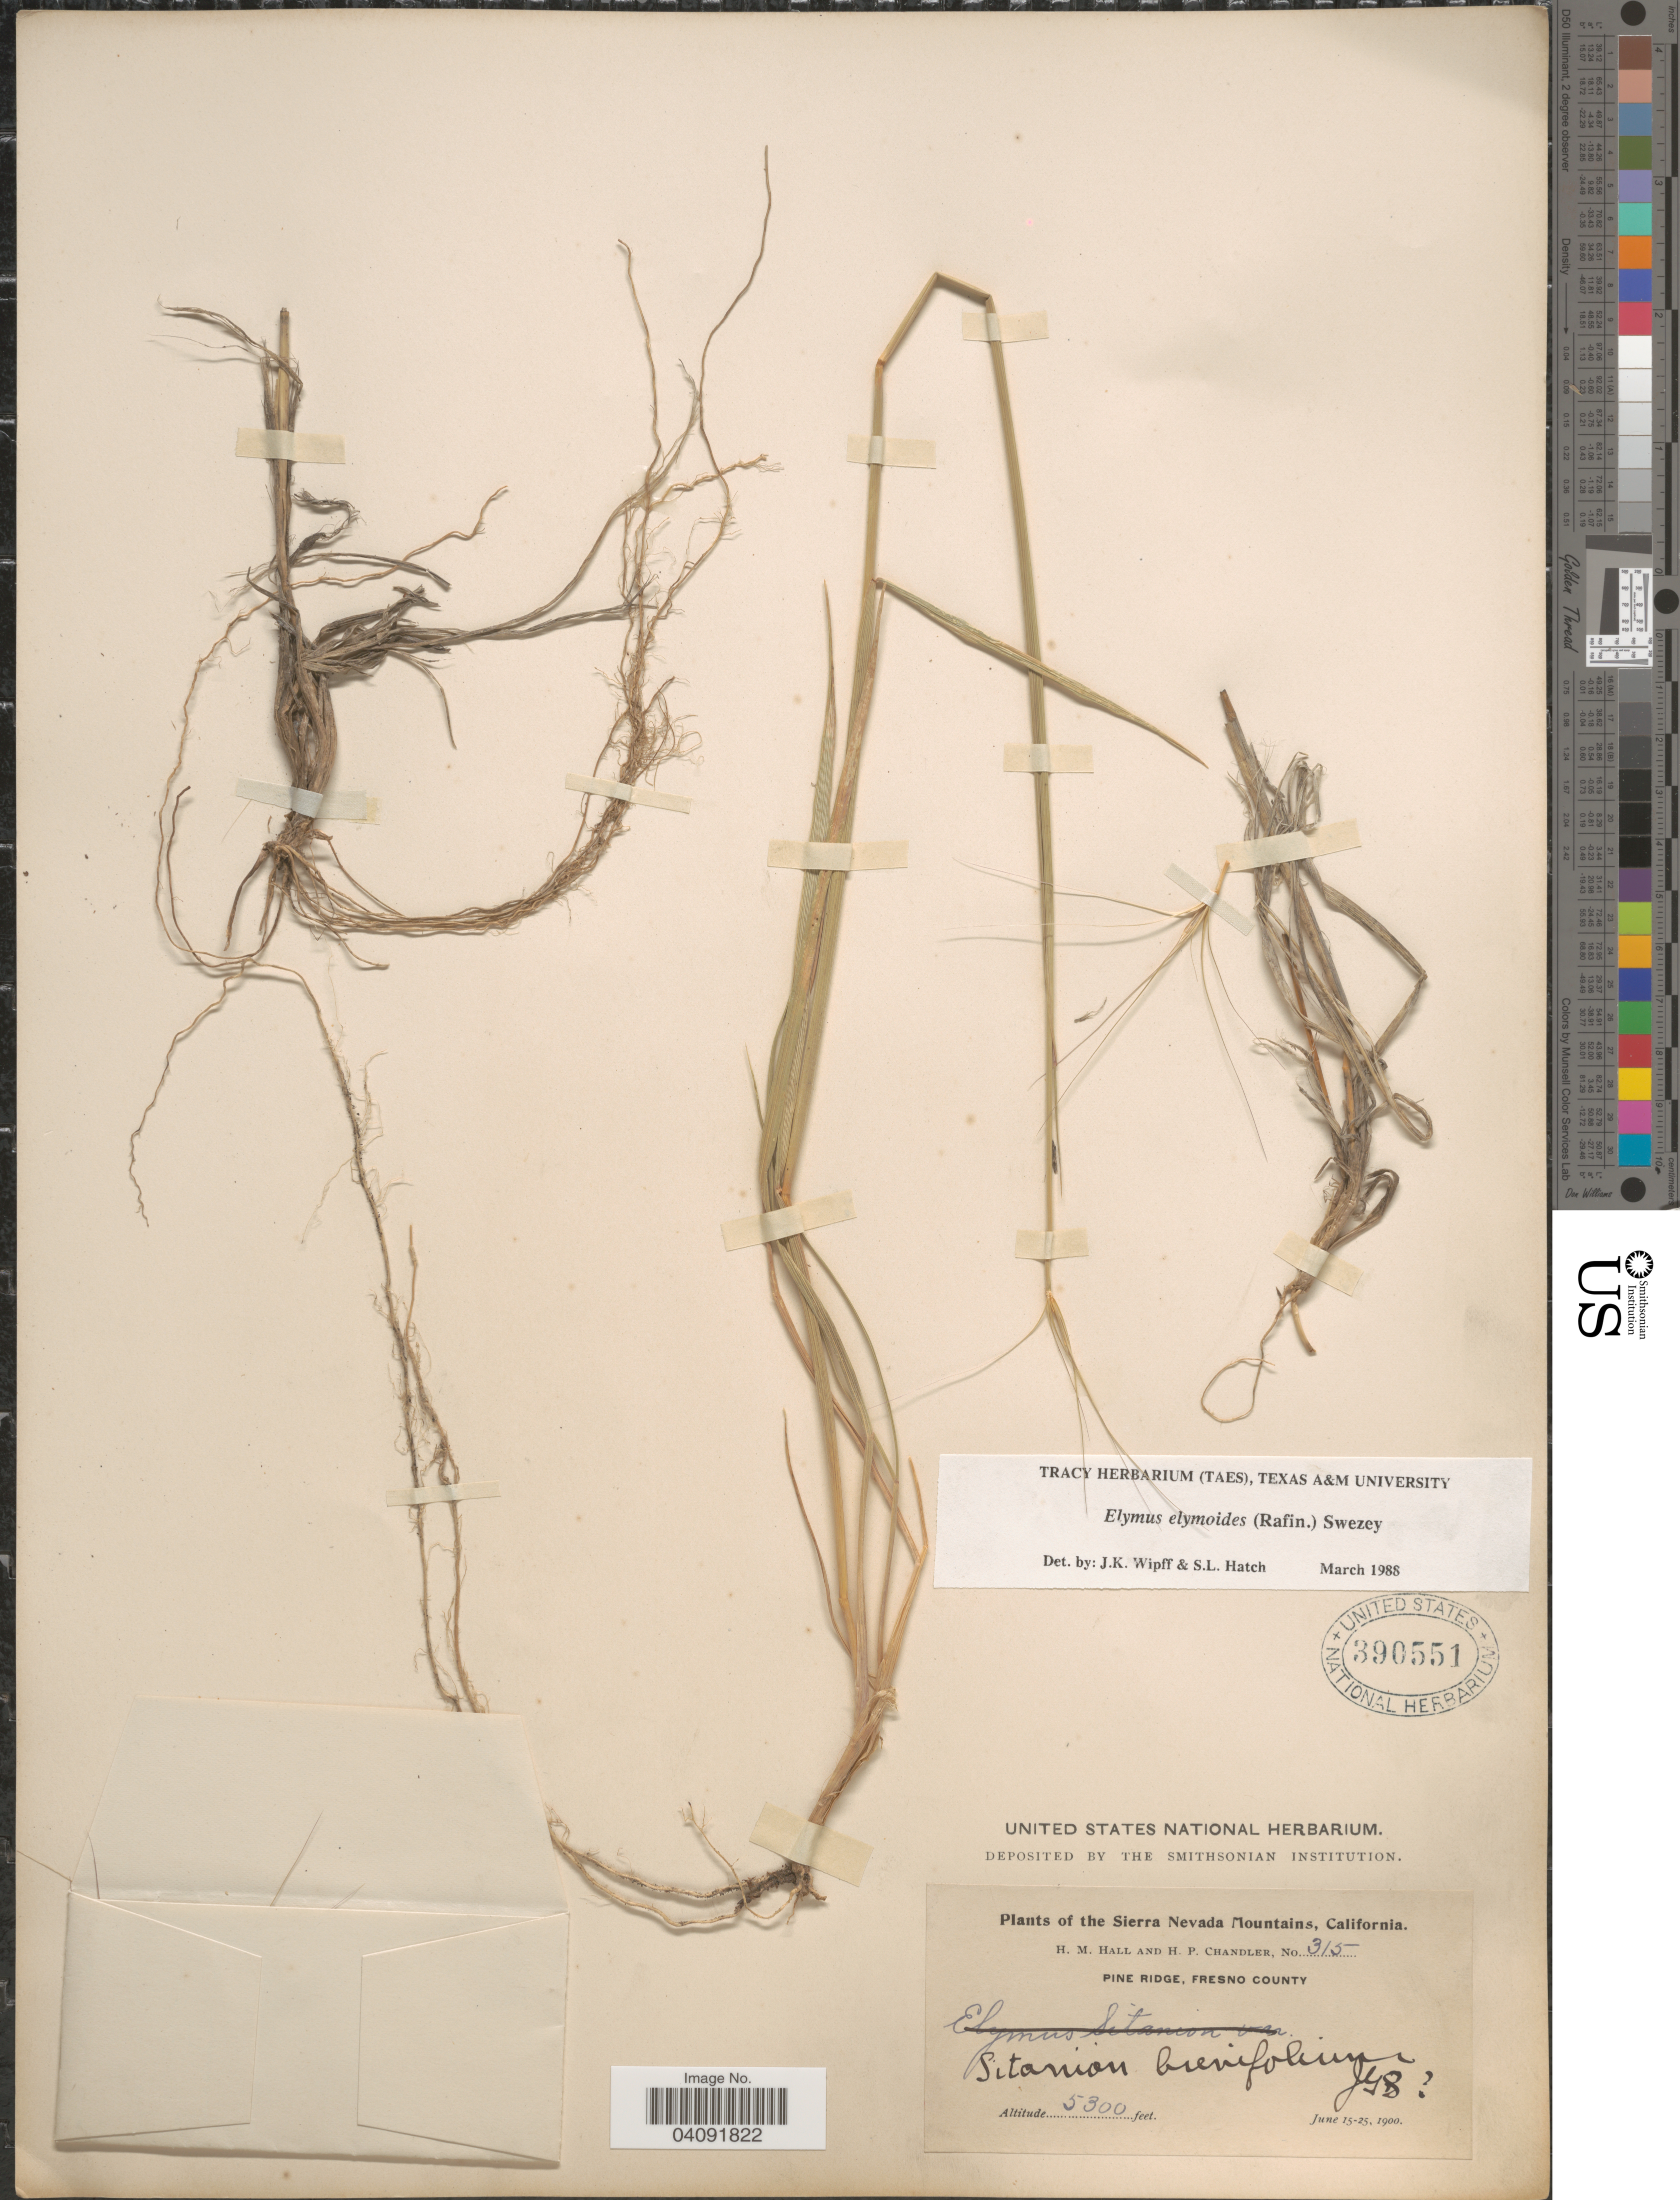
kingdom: Plantae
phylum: Tracheophyta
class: Liliopsida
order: Poales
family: Poaceae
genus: Elymus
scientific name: Elymus elymoides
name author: (Raf.) Swezey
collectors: H. M. Hall & H. Chandler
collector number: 315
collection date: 1900-06-15/1900-06-25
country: United States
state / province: California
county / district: Fresno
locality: Sierra Nevada Mountains. Pine Ridge, Fresno County.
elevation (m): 1615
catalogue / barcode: US 390551